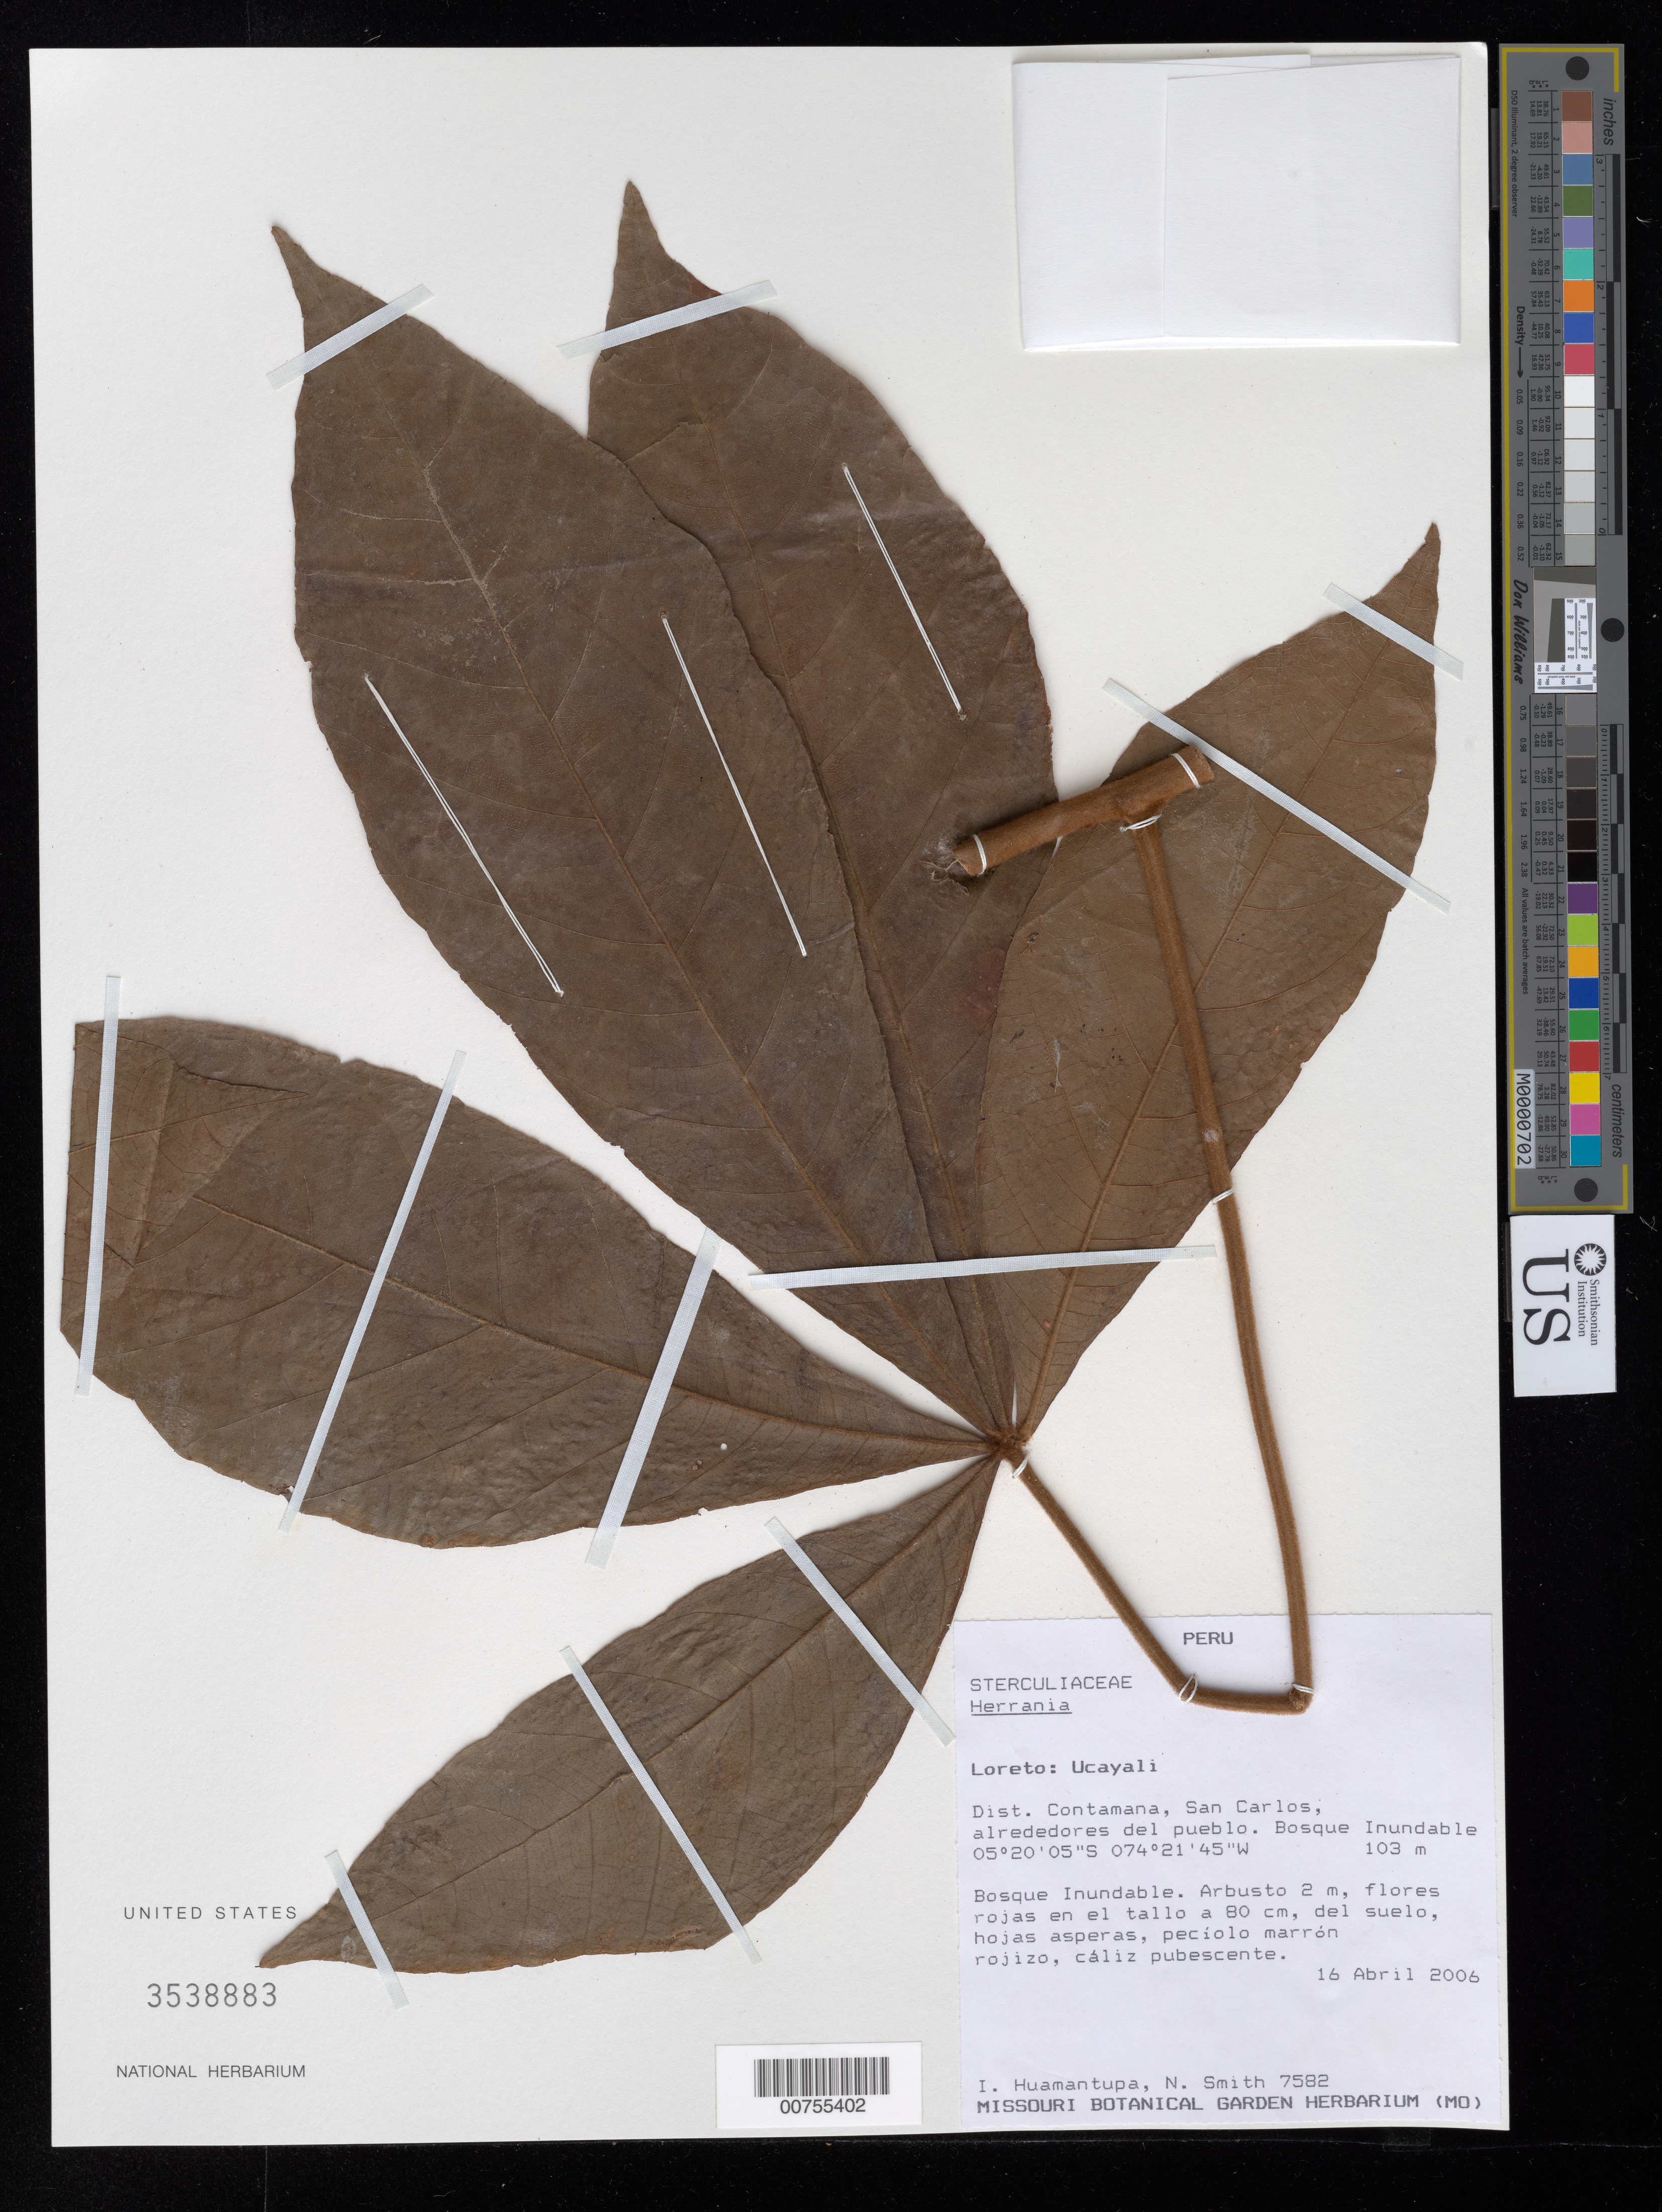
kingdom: Plantae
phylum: Tracheophyta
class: Magnoliopsida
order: Malvales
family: Malvaceae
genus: Herrania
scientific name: Herrania sp.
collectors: I. Huamantupa & N. Smith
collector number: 7582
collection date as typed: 16 Apr 2006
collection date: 2006-04-16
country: Peru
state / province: Loreto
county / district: Ucayali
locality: Dist. Contamana, San Carlos, alrededores del pueblo.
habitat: Bosque inundable.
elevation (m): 103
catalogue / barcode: US 3538883